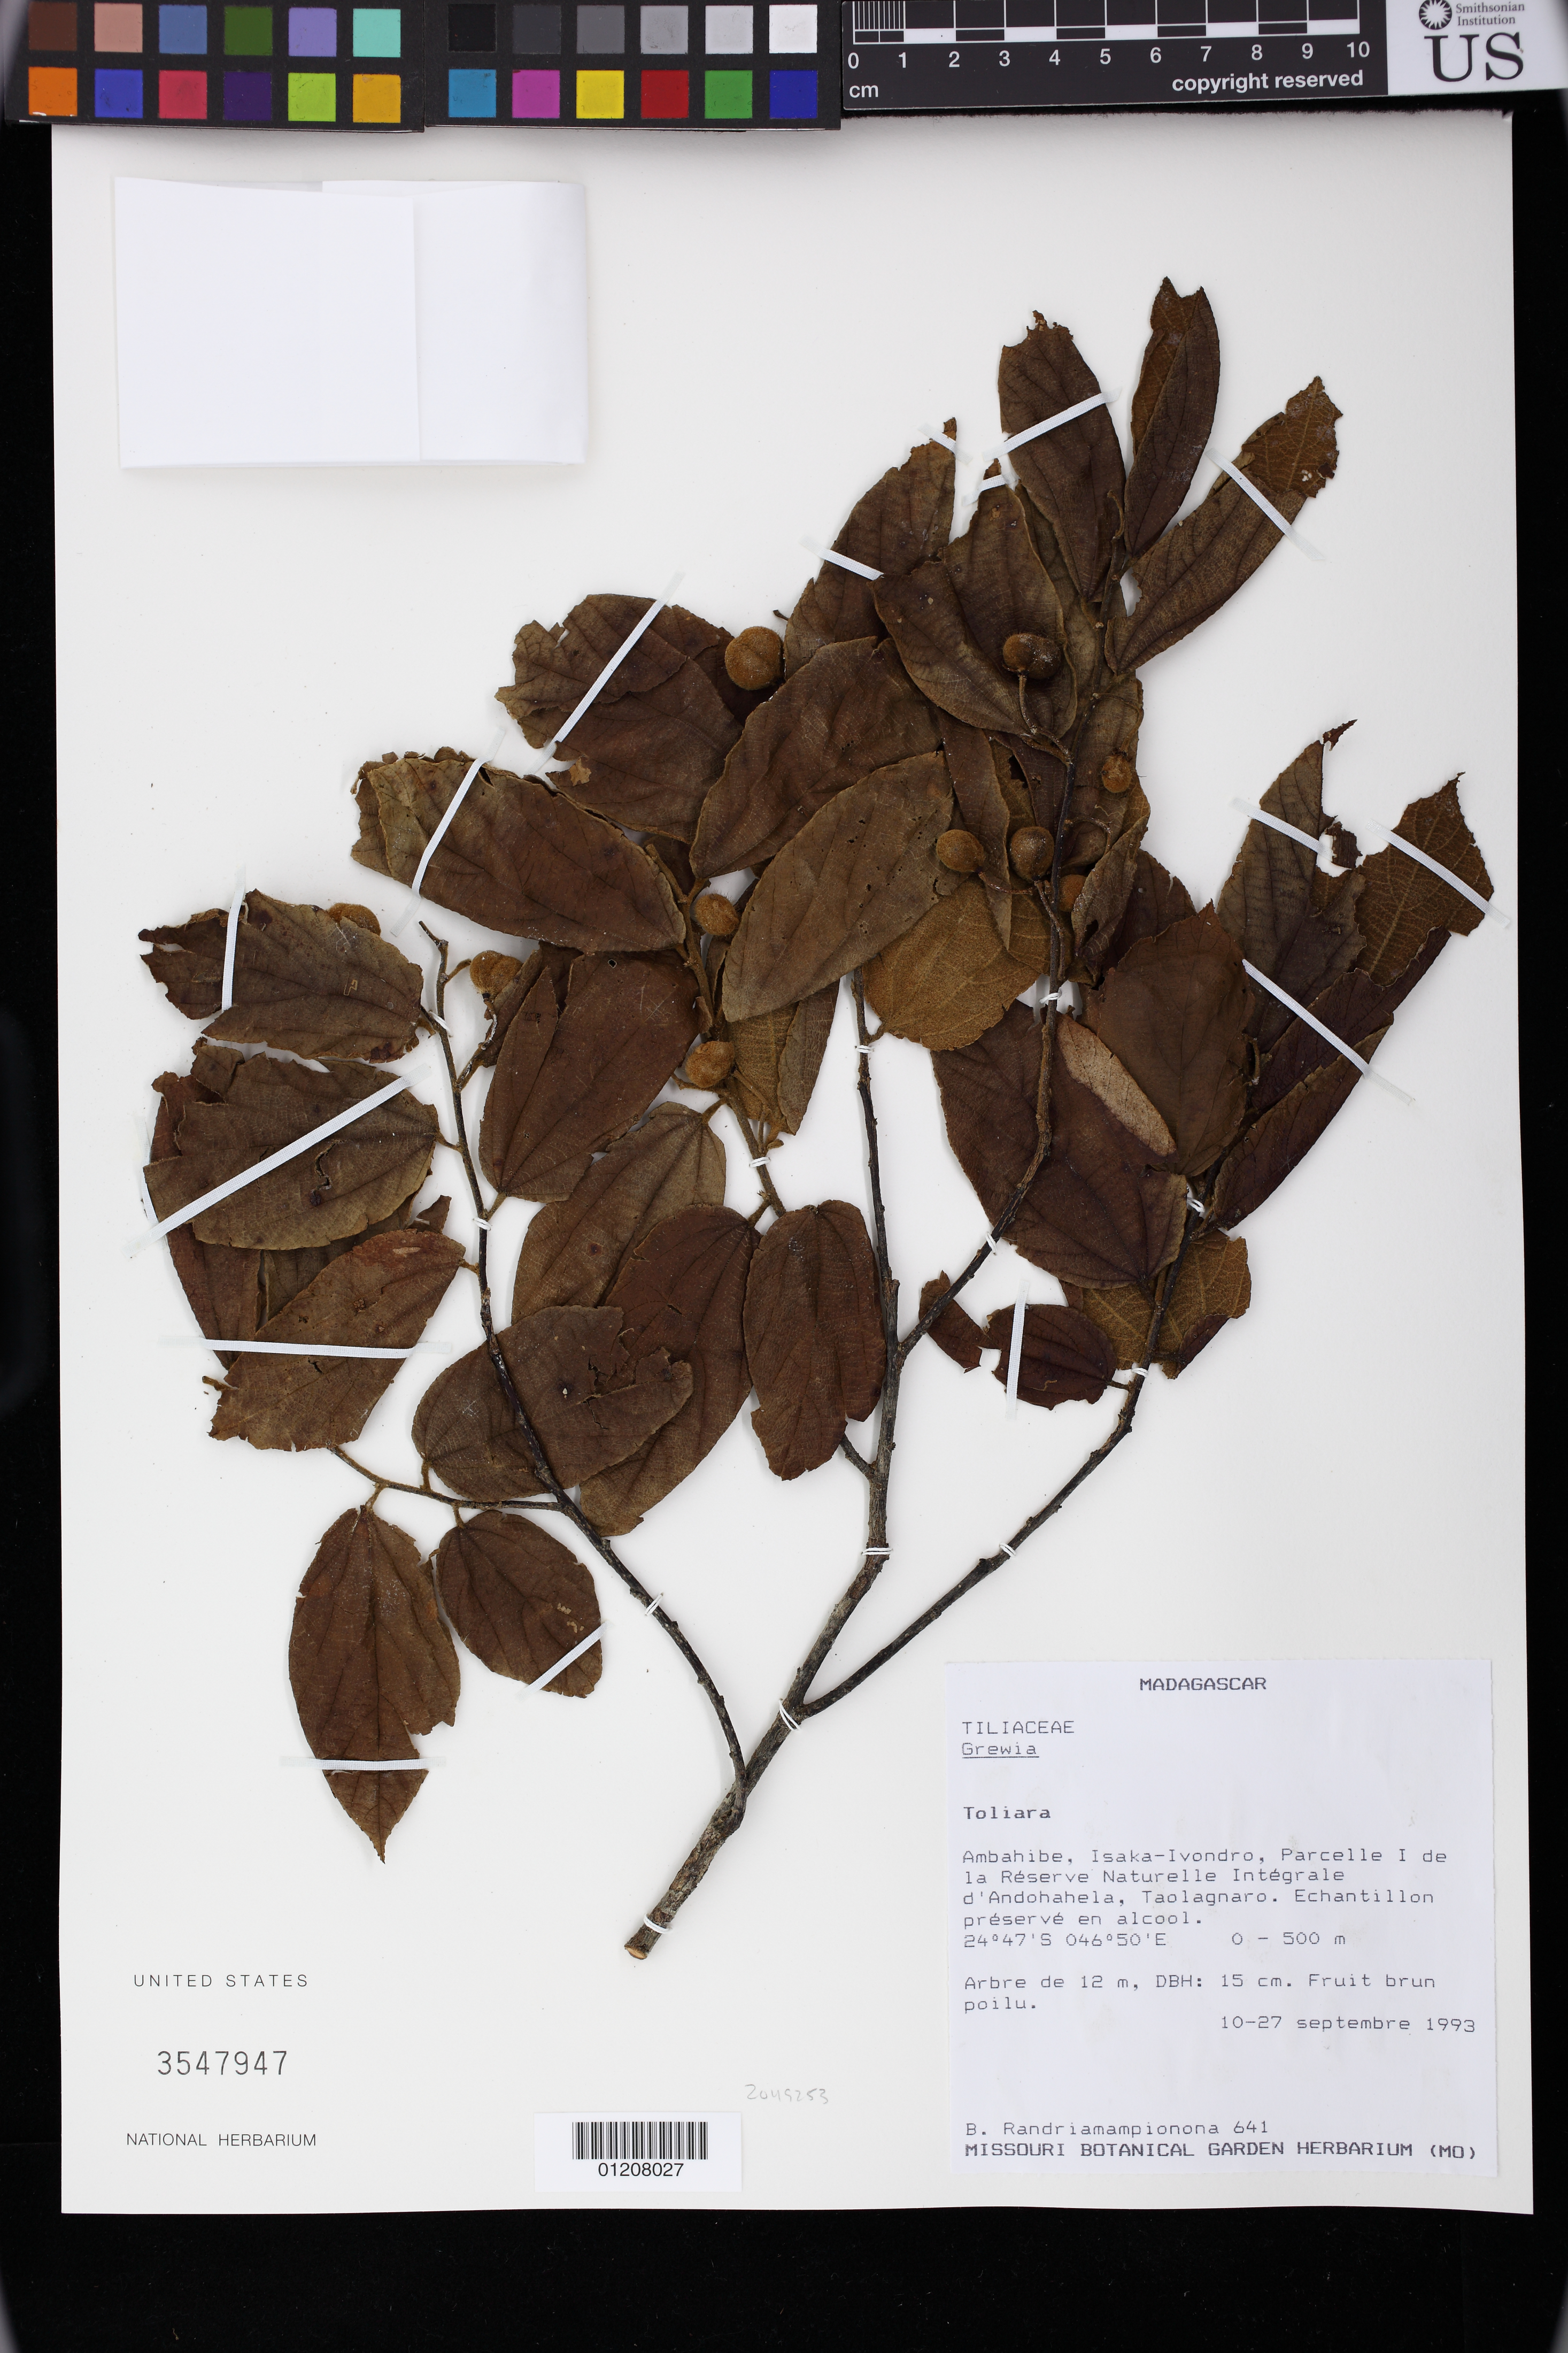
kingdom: Plantae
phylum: Tracheophyta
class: Magnoliopsida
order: Malvales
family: Malvaceae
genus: Grewia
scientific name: Grewia flavicans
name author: Boivin ex Baill.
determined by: Jourdain-Fievet, L.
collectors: B. Randriamampionona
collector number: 641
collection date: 1993-09-10/1993-09-27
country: Madagascar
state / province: Anosy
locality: Ambahibe, Isaka-Ivondro,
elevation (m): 0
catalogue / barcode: US 3547947